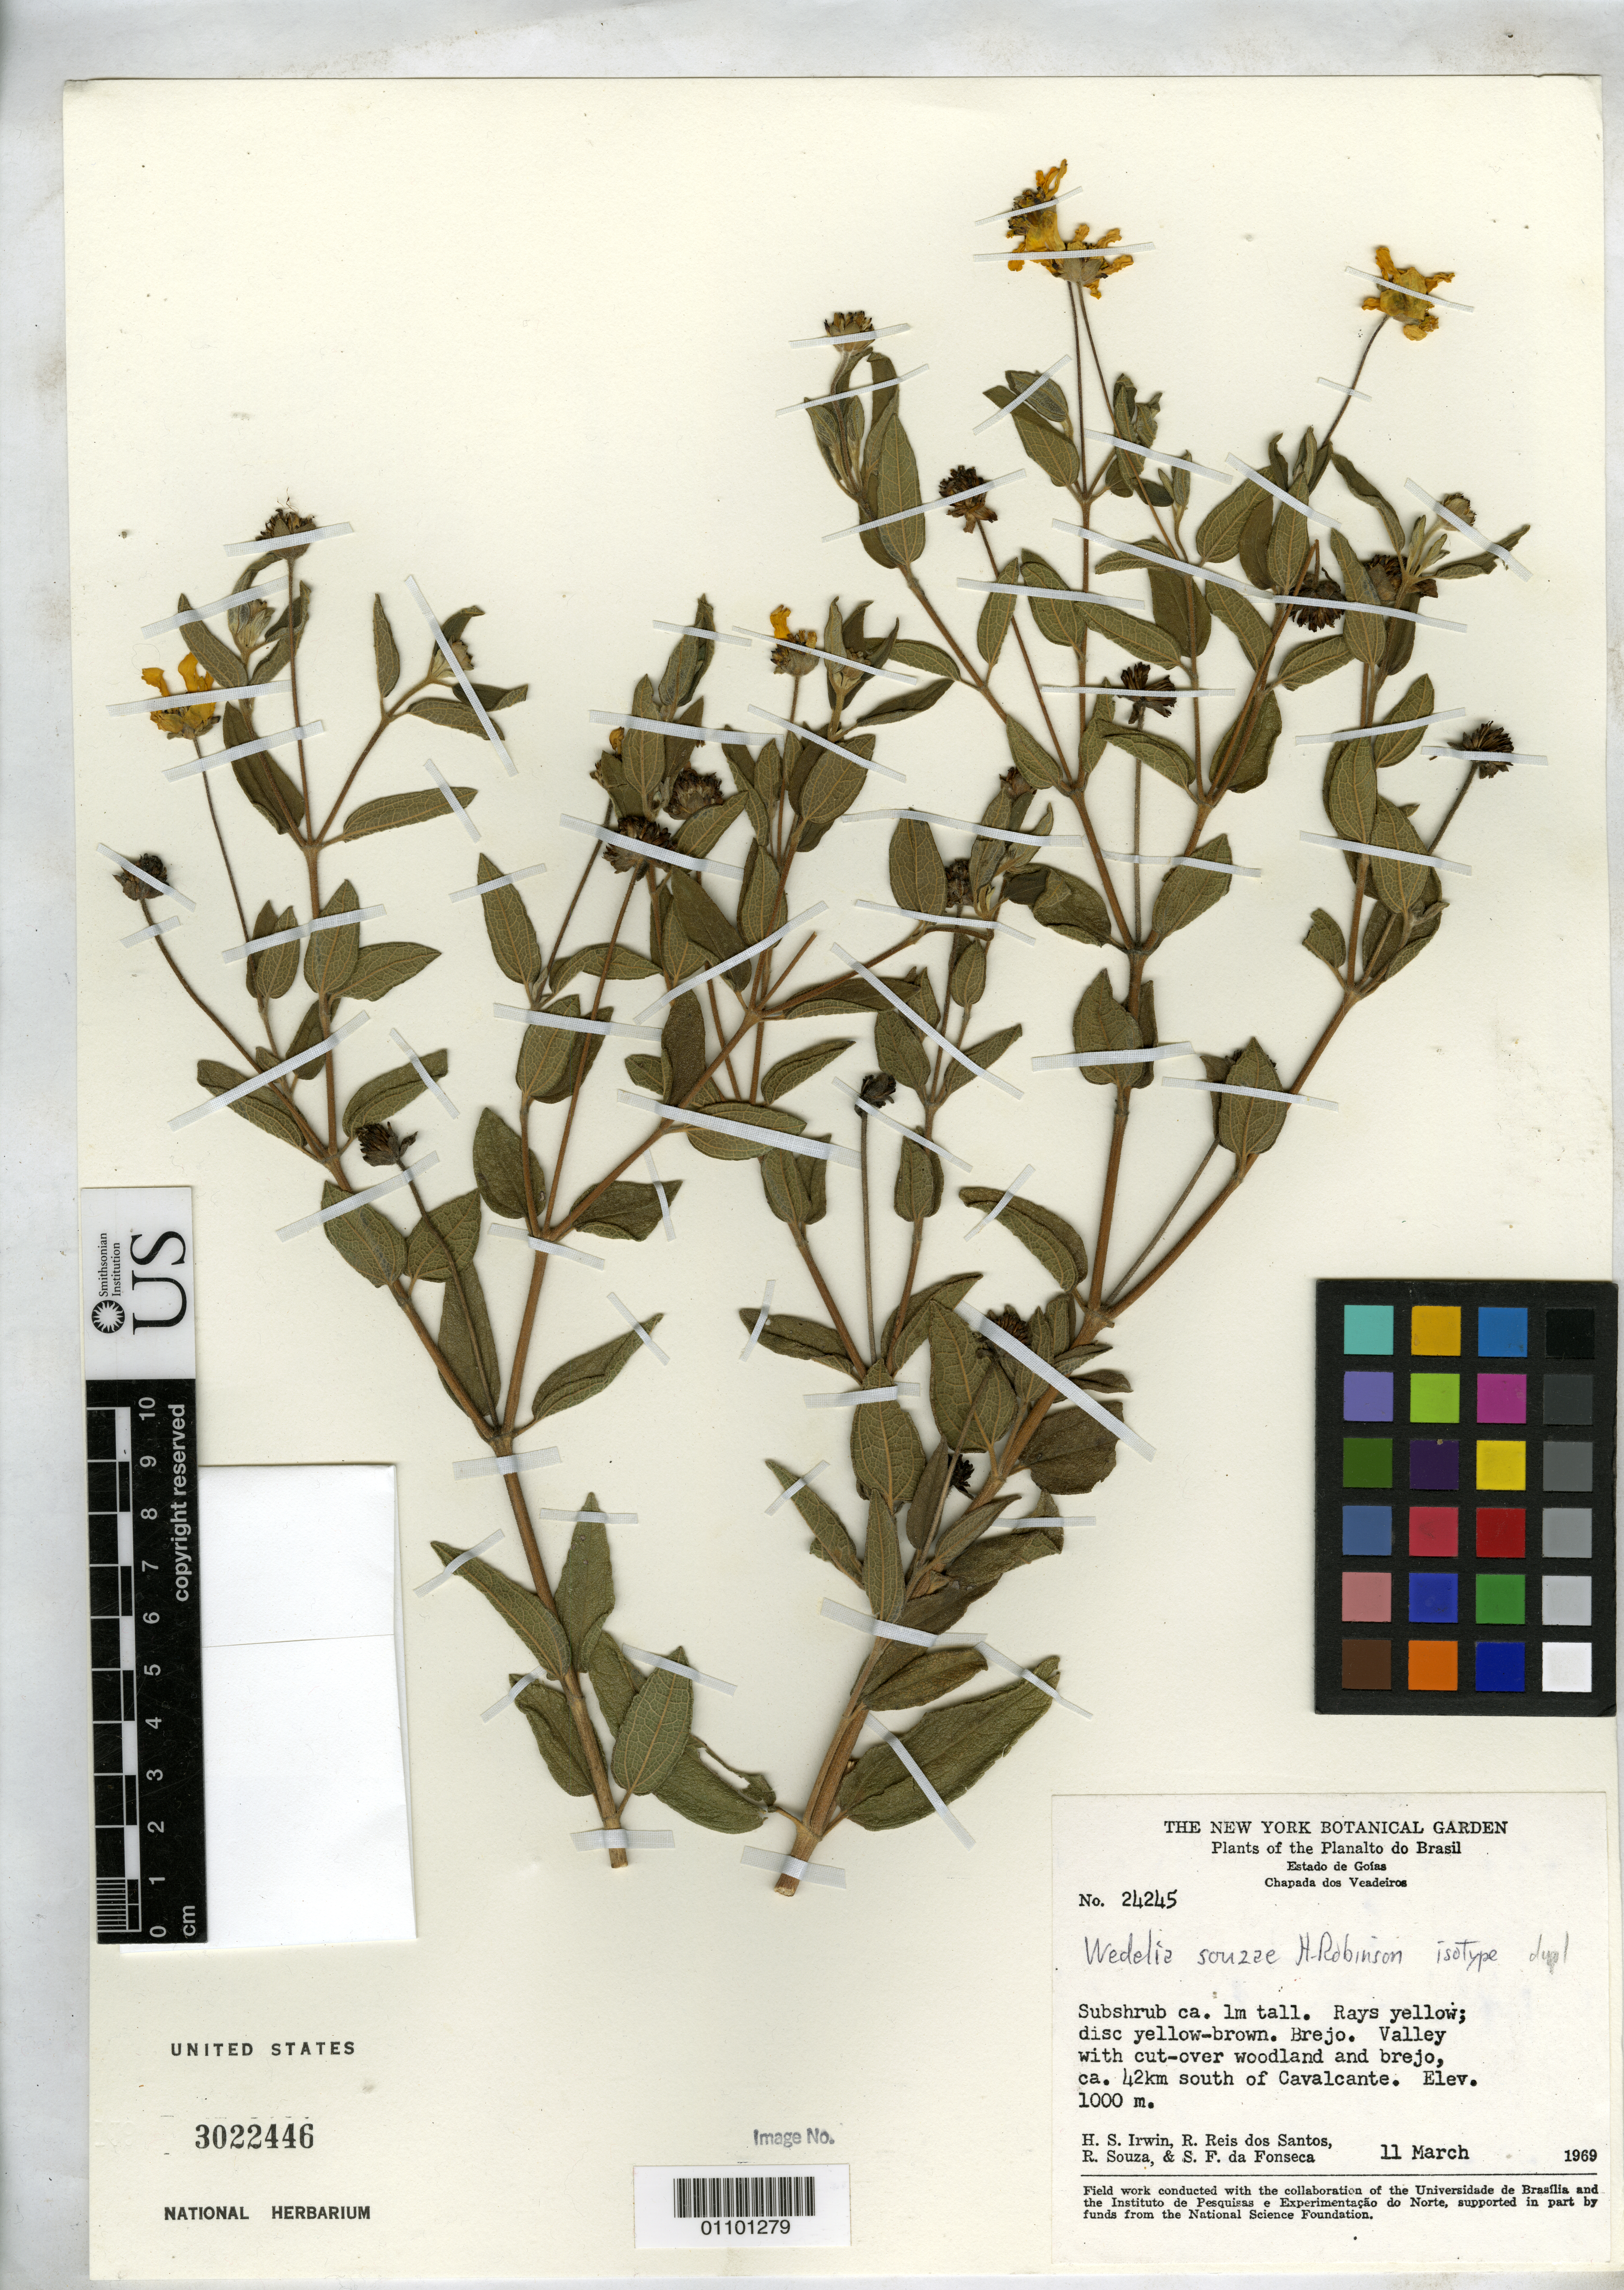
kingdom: Plantae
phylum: Tracheophyta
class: Magnoliopsida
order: Asterales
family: Asteraceae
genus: Wedelia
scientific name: Wedelia souzae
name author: H. Rob.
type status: Isotype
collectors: H. Irwin, R. G. P. Santos, R. Souza & S. F. Fonsêca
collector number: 24245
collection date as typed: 11 Mar 1969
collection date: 1969-03-11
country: Brazil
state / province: Goiás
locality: Chapada dos Verdeiros, 42 km S of Cavalcante.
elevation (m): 1000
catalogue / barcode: US 3022446